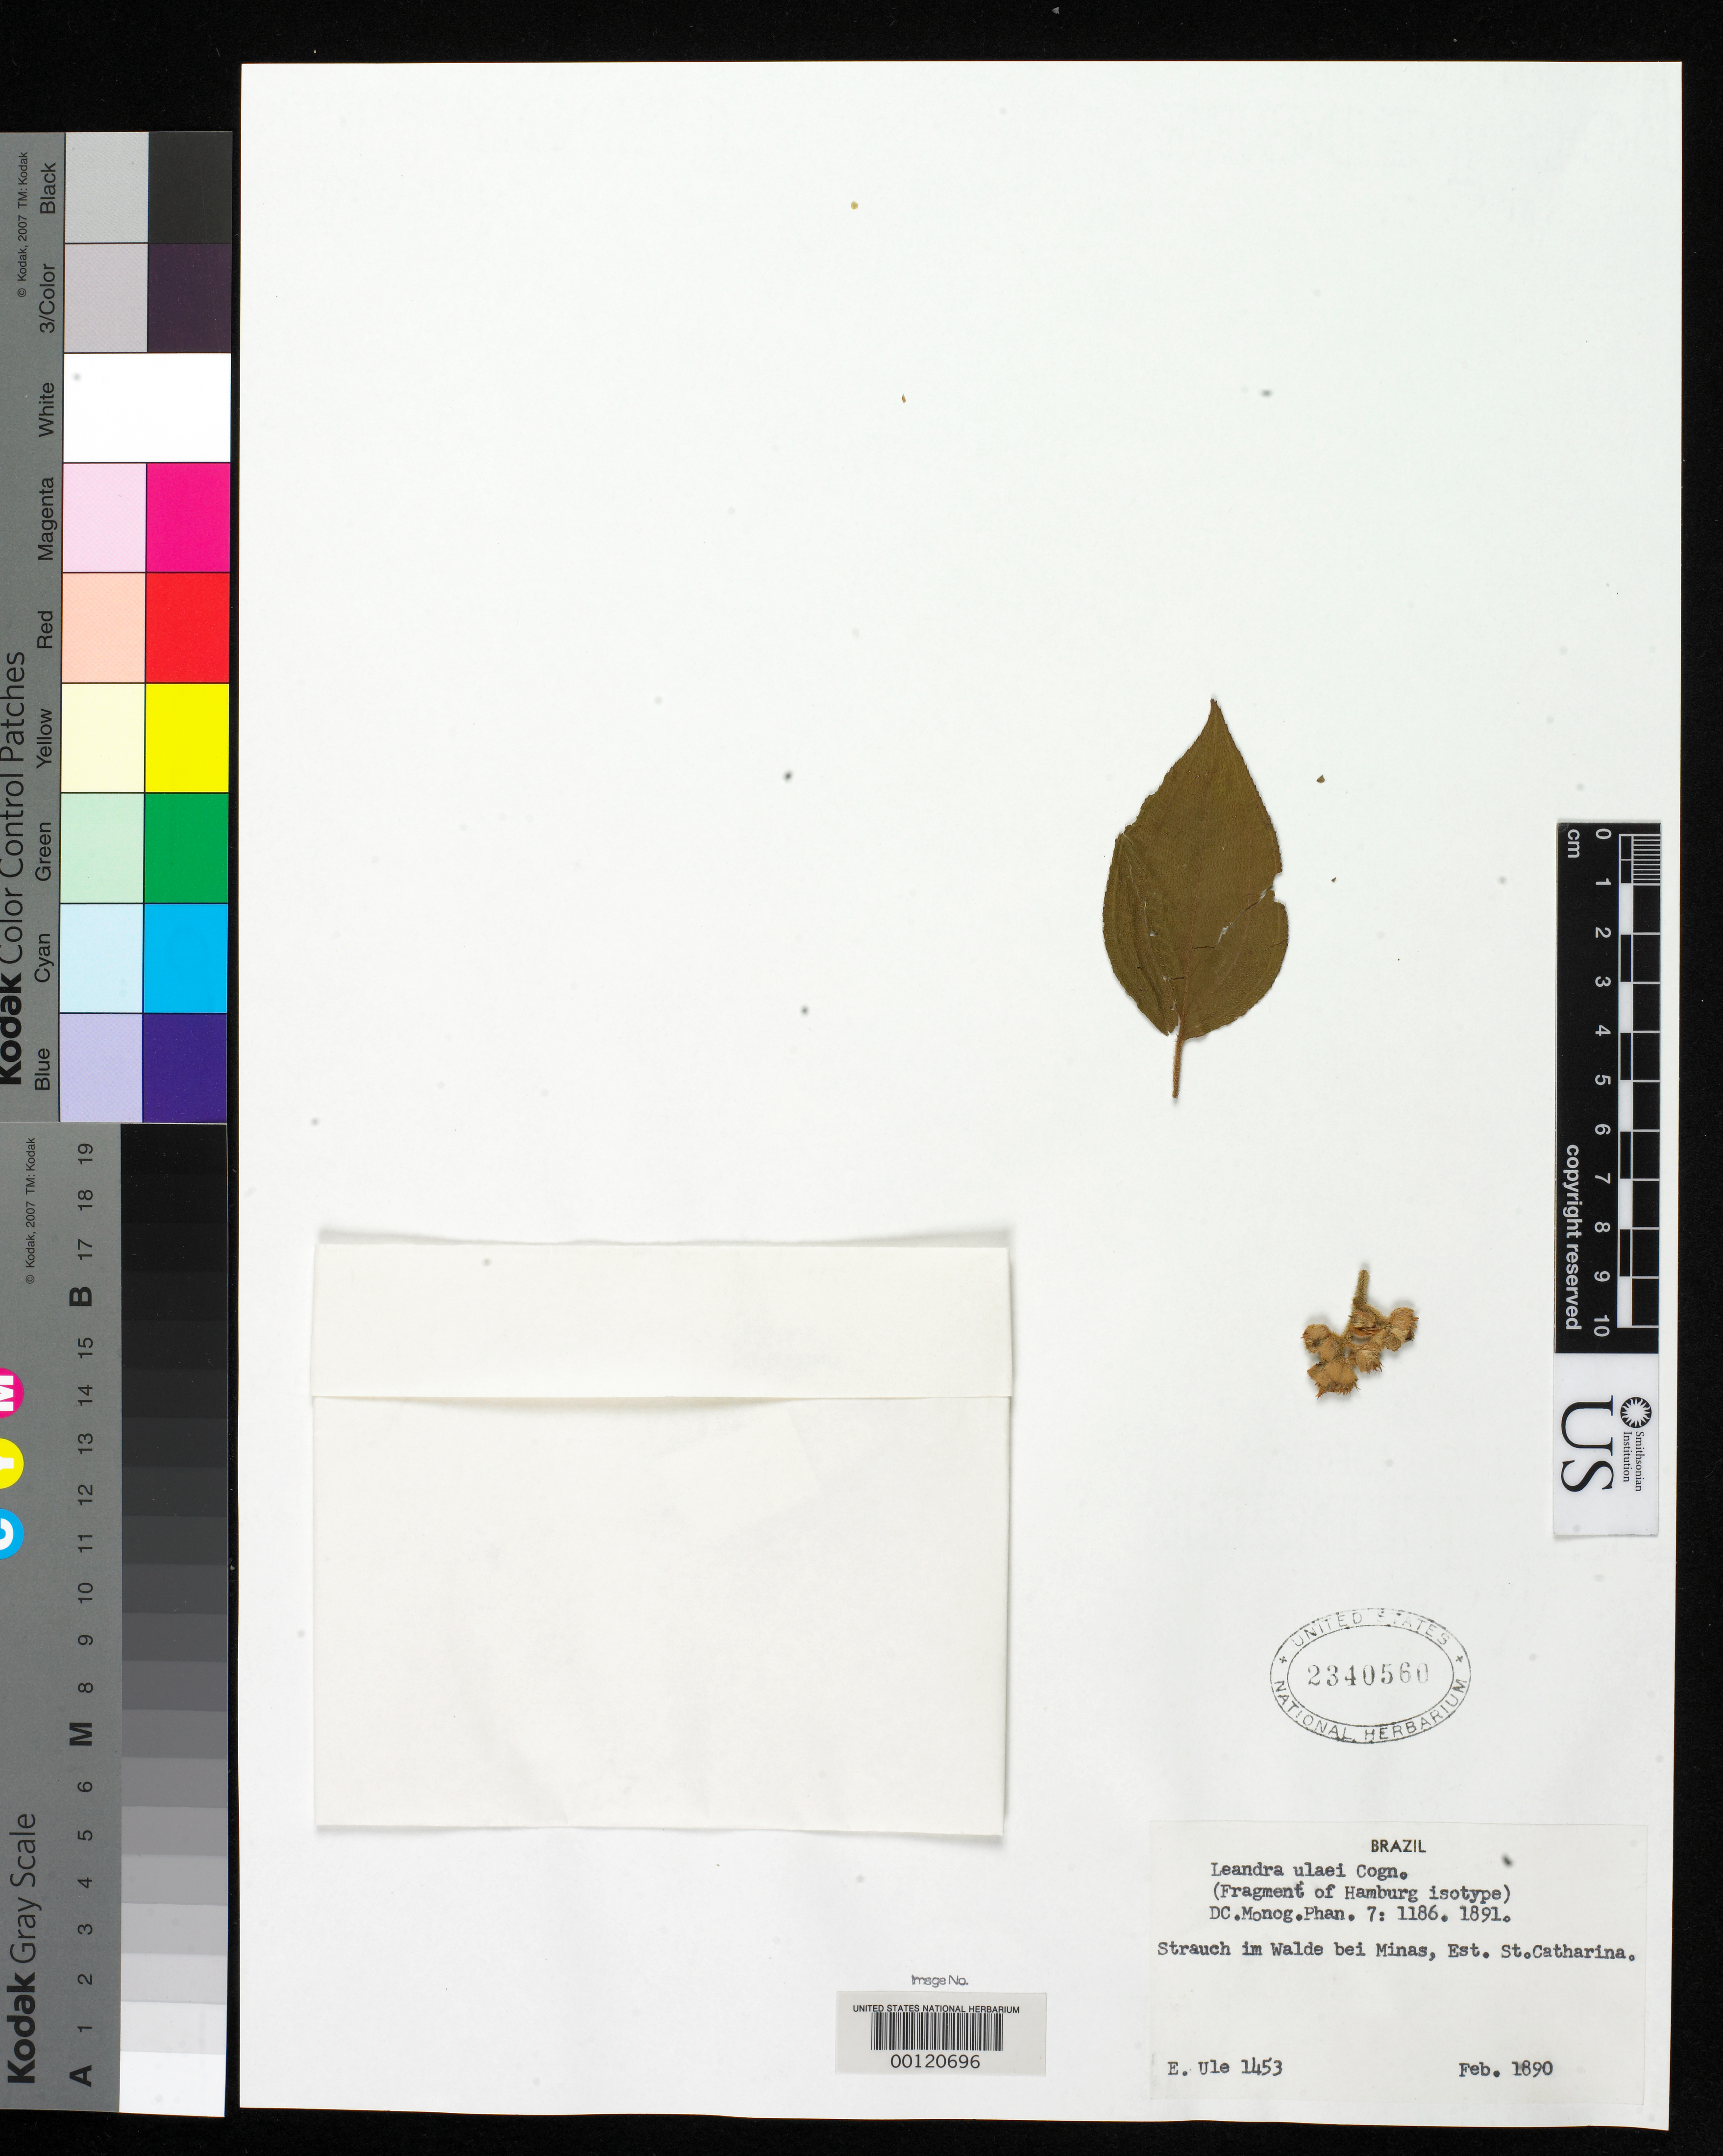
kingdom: Plantae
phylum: Tracheophyta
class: Magnoliopsida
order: Myrtales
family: Melastomataceae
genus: Leandra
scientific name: Leandra ulaei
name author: Cogn.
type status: Type Material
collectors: E. H. Ule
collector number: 1453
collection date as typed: Feb 1890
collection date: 1890-02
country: Brazil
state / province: Santa Catarina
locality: Minas.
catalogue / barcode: US 2340560